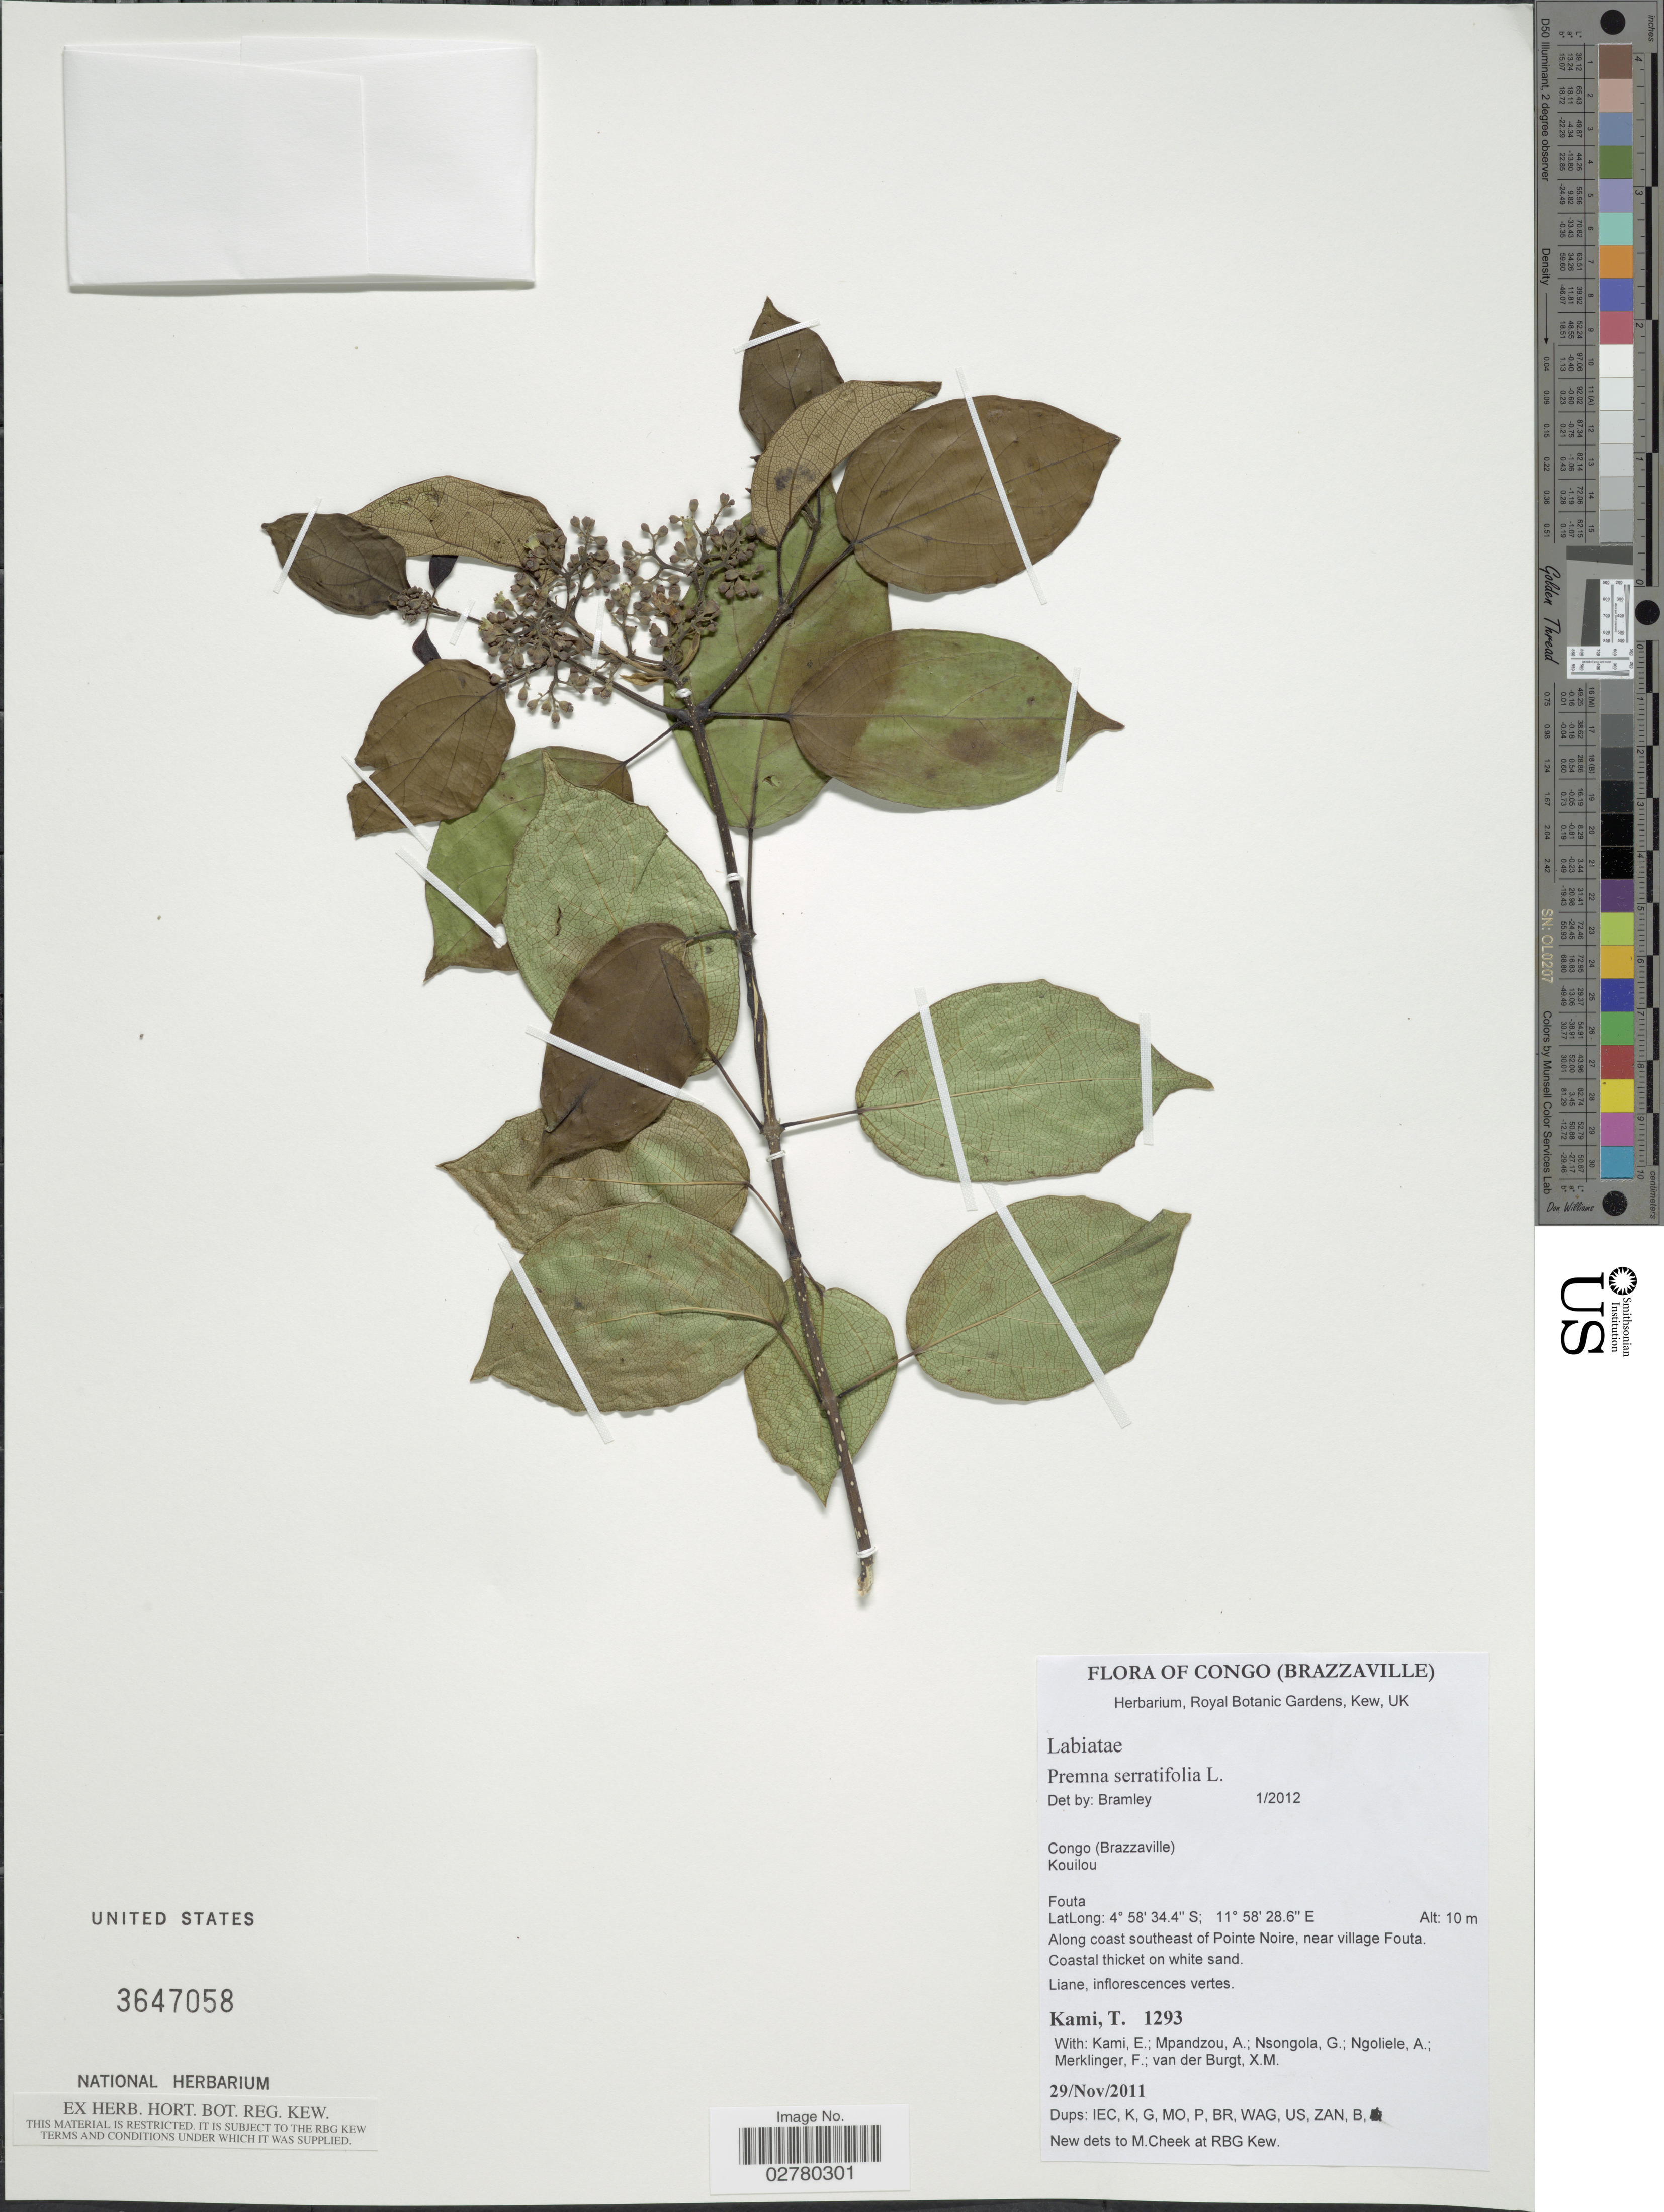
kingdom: Plantae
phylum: Tracheophyta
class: Magnoliopsida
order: Lamiales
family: Lamiaceae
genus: Premna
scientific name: Premna serratifolia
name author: L.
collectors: T. Kami, E. Kami, A. Mpandzou, G. Nsongola & et al.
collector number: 1293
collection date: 2011-11-29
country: Congo, Republic of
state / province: Kouilou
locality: (Brazzaville), Kayes, Along coast northwest of Pointe Noire, near village Fouta.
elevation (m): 10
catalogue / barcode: US 3647058